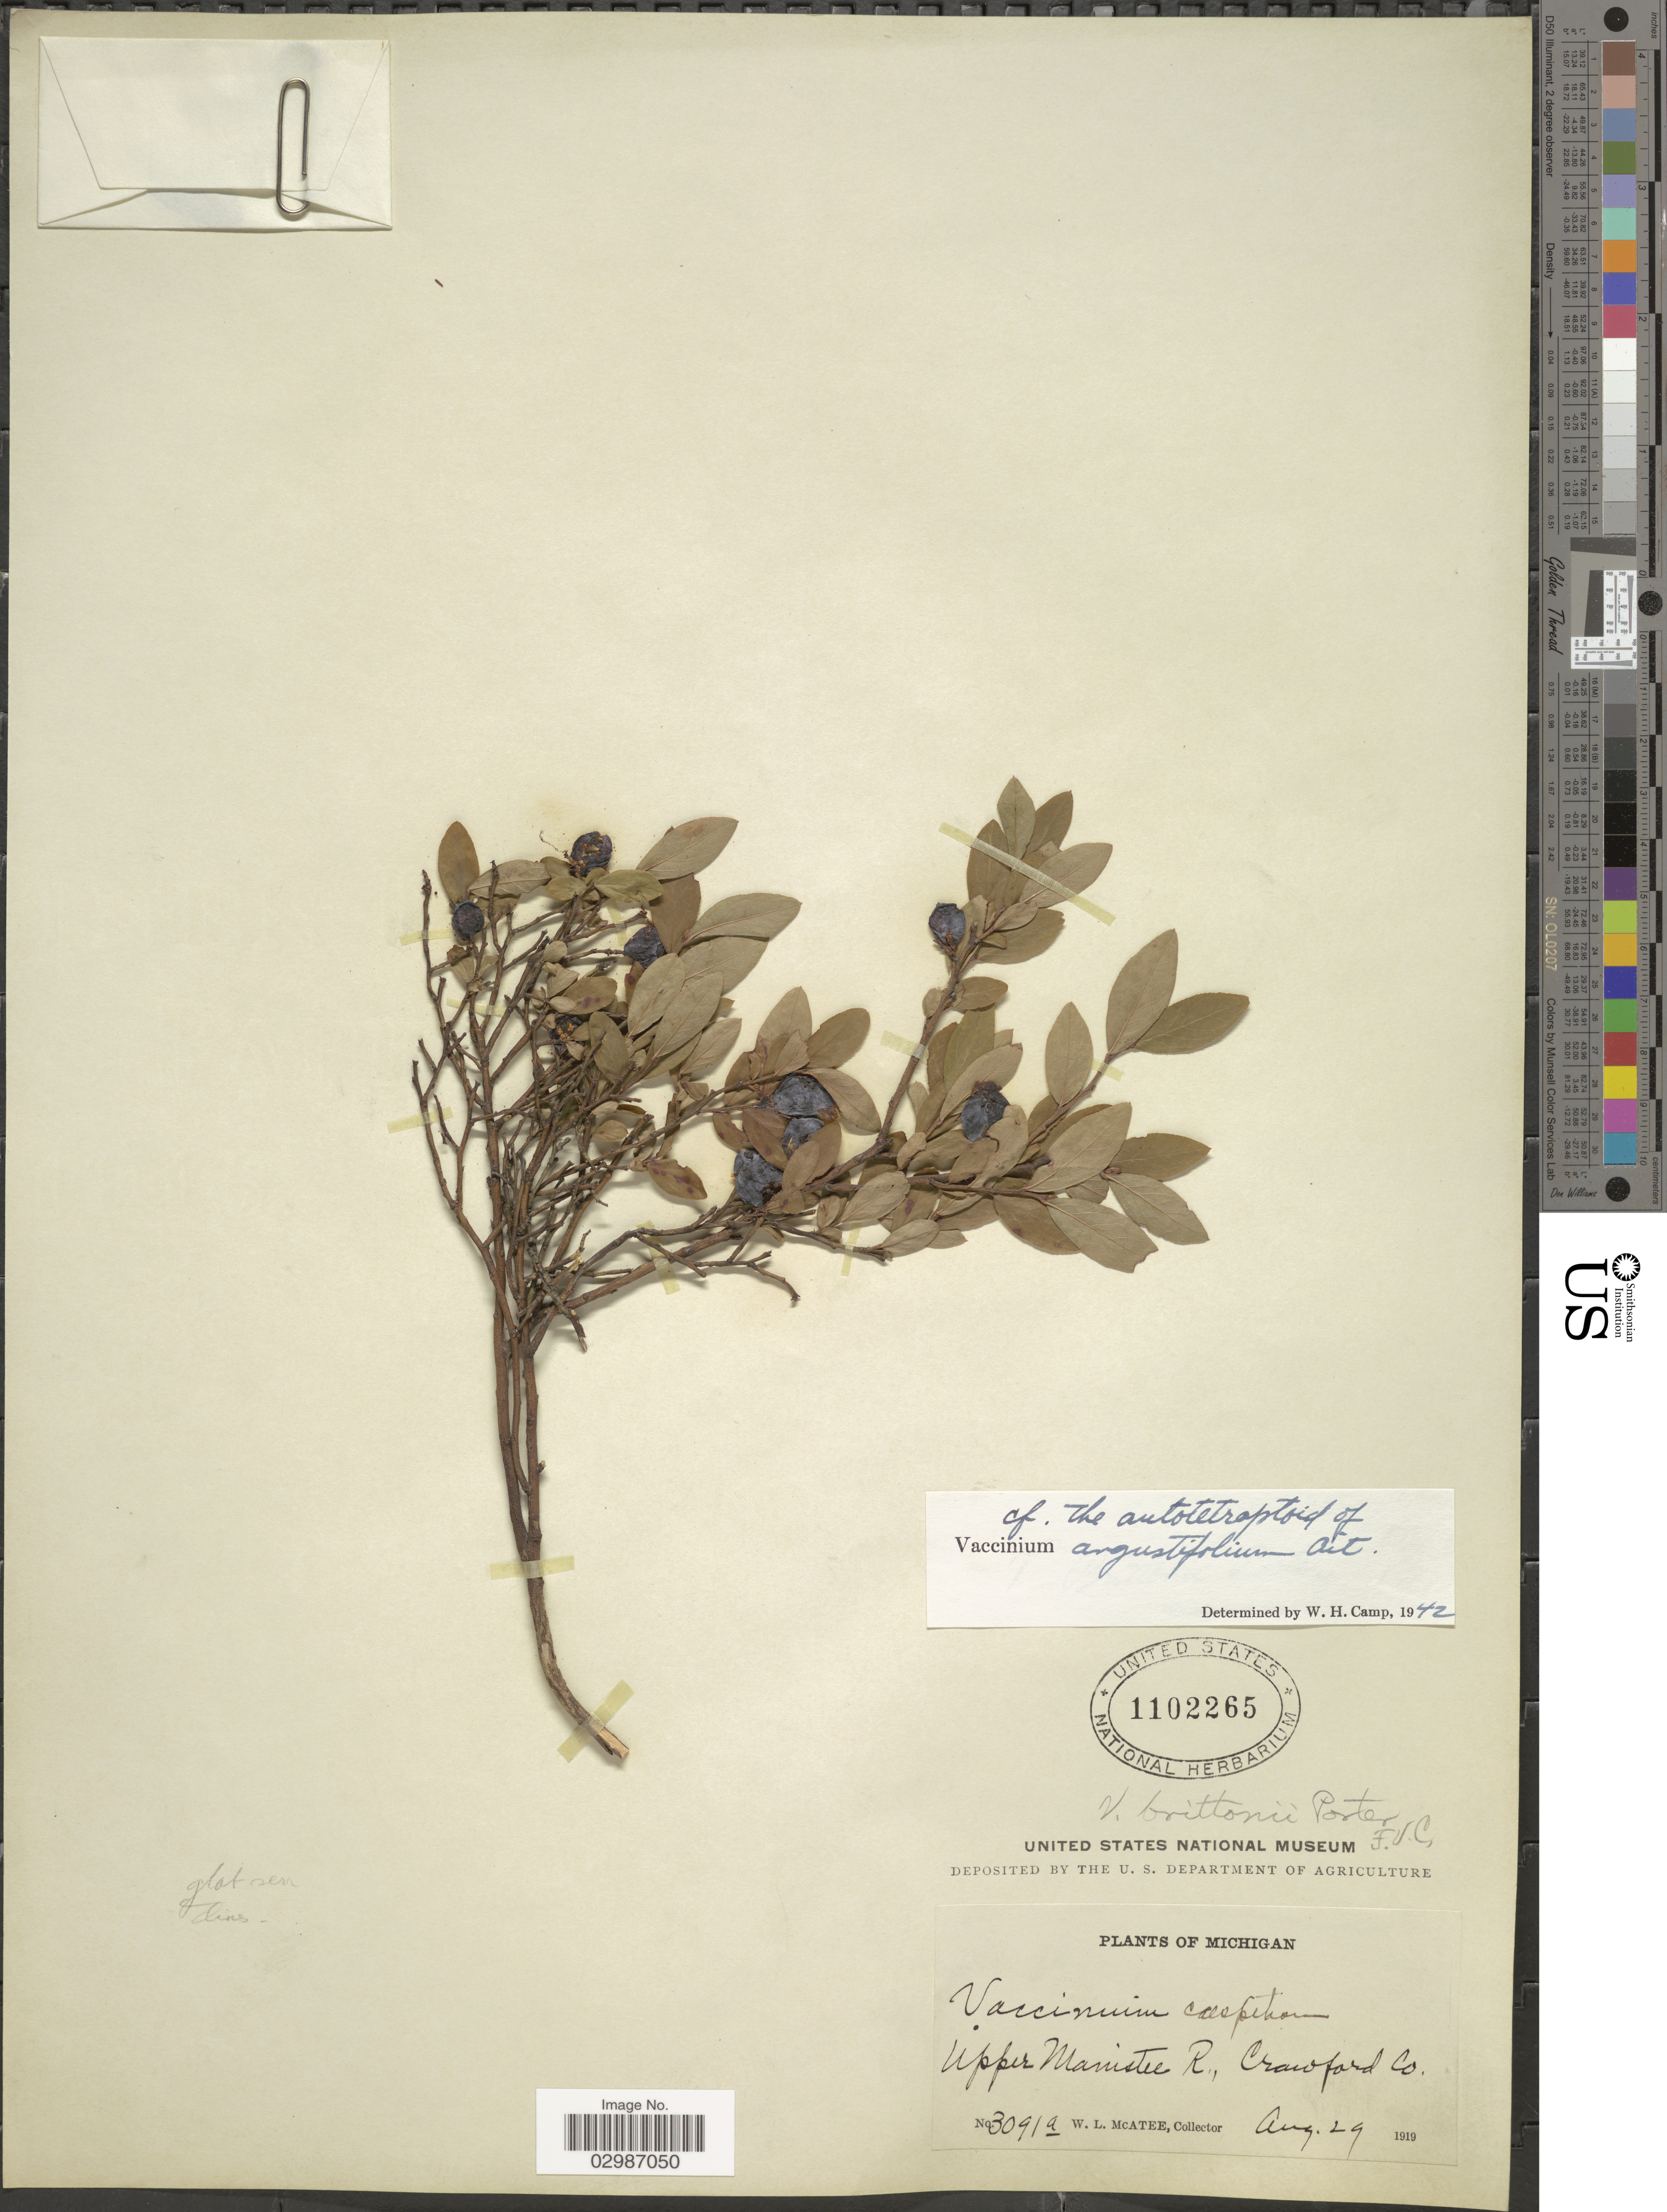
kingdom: Plantae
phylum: Tracheophyta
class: Magnoliopsida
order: Ericales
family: Ericaceae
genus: Vaccinium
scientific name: Vaccinium angustifolium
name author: Aiton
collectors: W. McAtee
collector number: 3091a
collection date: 1919-08-29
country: United States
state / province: Michigan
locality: Upper Manistee R., Crawford Co.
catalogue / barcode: US 1102265